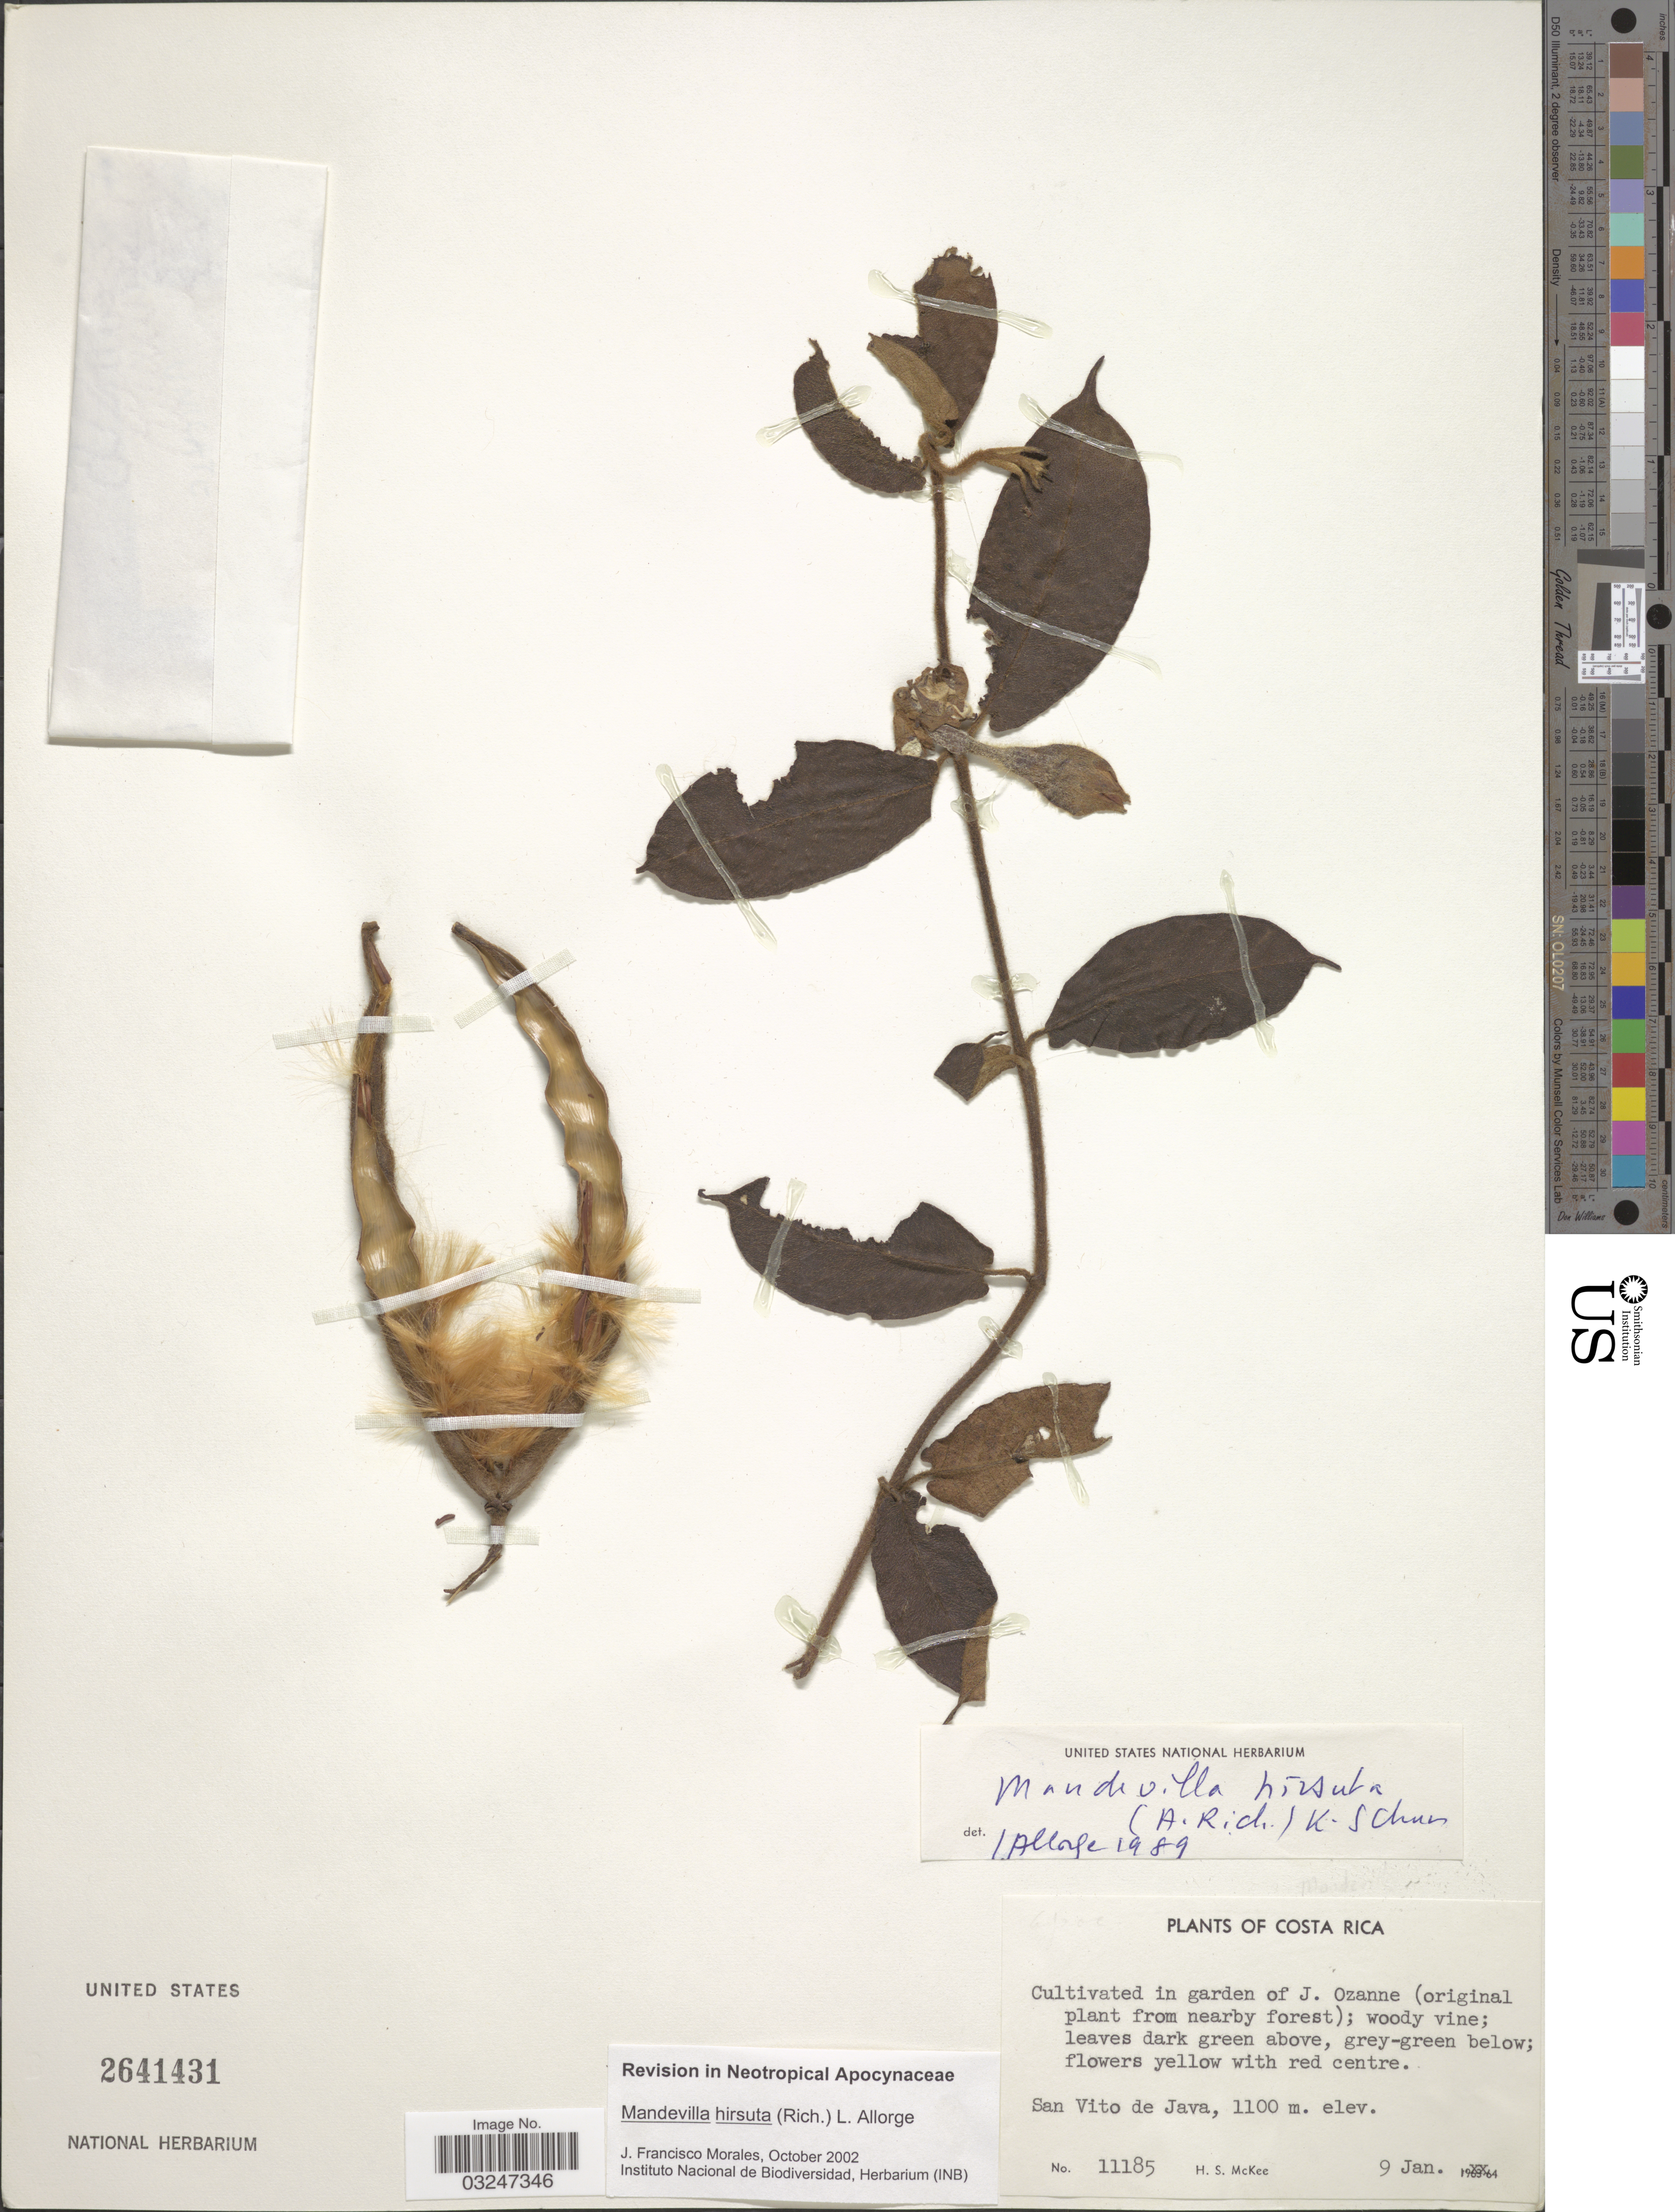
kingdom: Plantae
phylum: Tracheophyta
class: Magnoliopsida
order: Gentianales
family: Apocynaceae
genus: Mandevilla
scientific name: Mandevilla hirsuta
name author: (Rich.) K. Schum.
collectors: H. S. McKee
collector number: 11185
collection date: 1964-01-09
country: Costa Rica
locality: Cultivated in garden of J. Ozanne.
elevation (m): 1100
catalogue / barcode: US 2641431